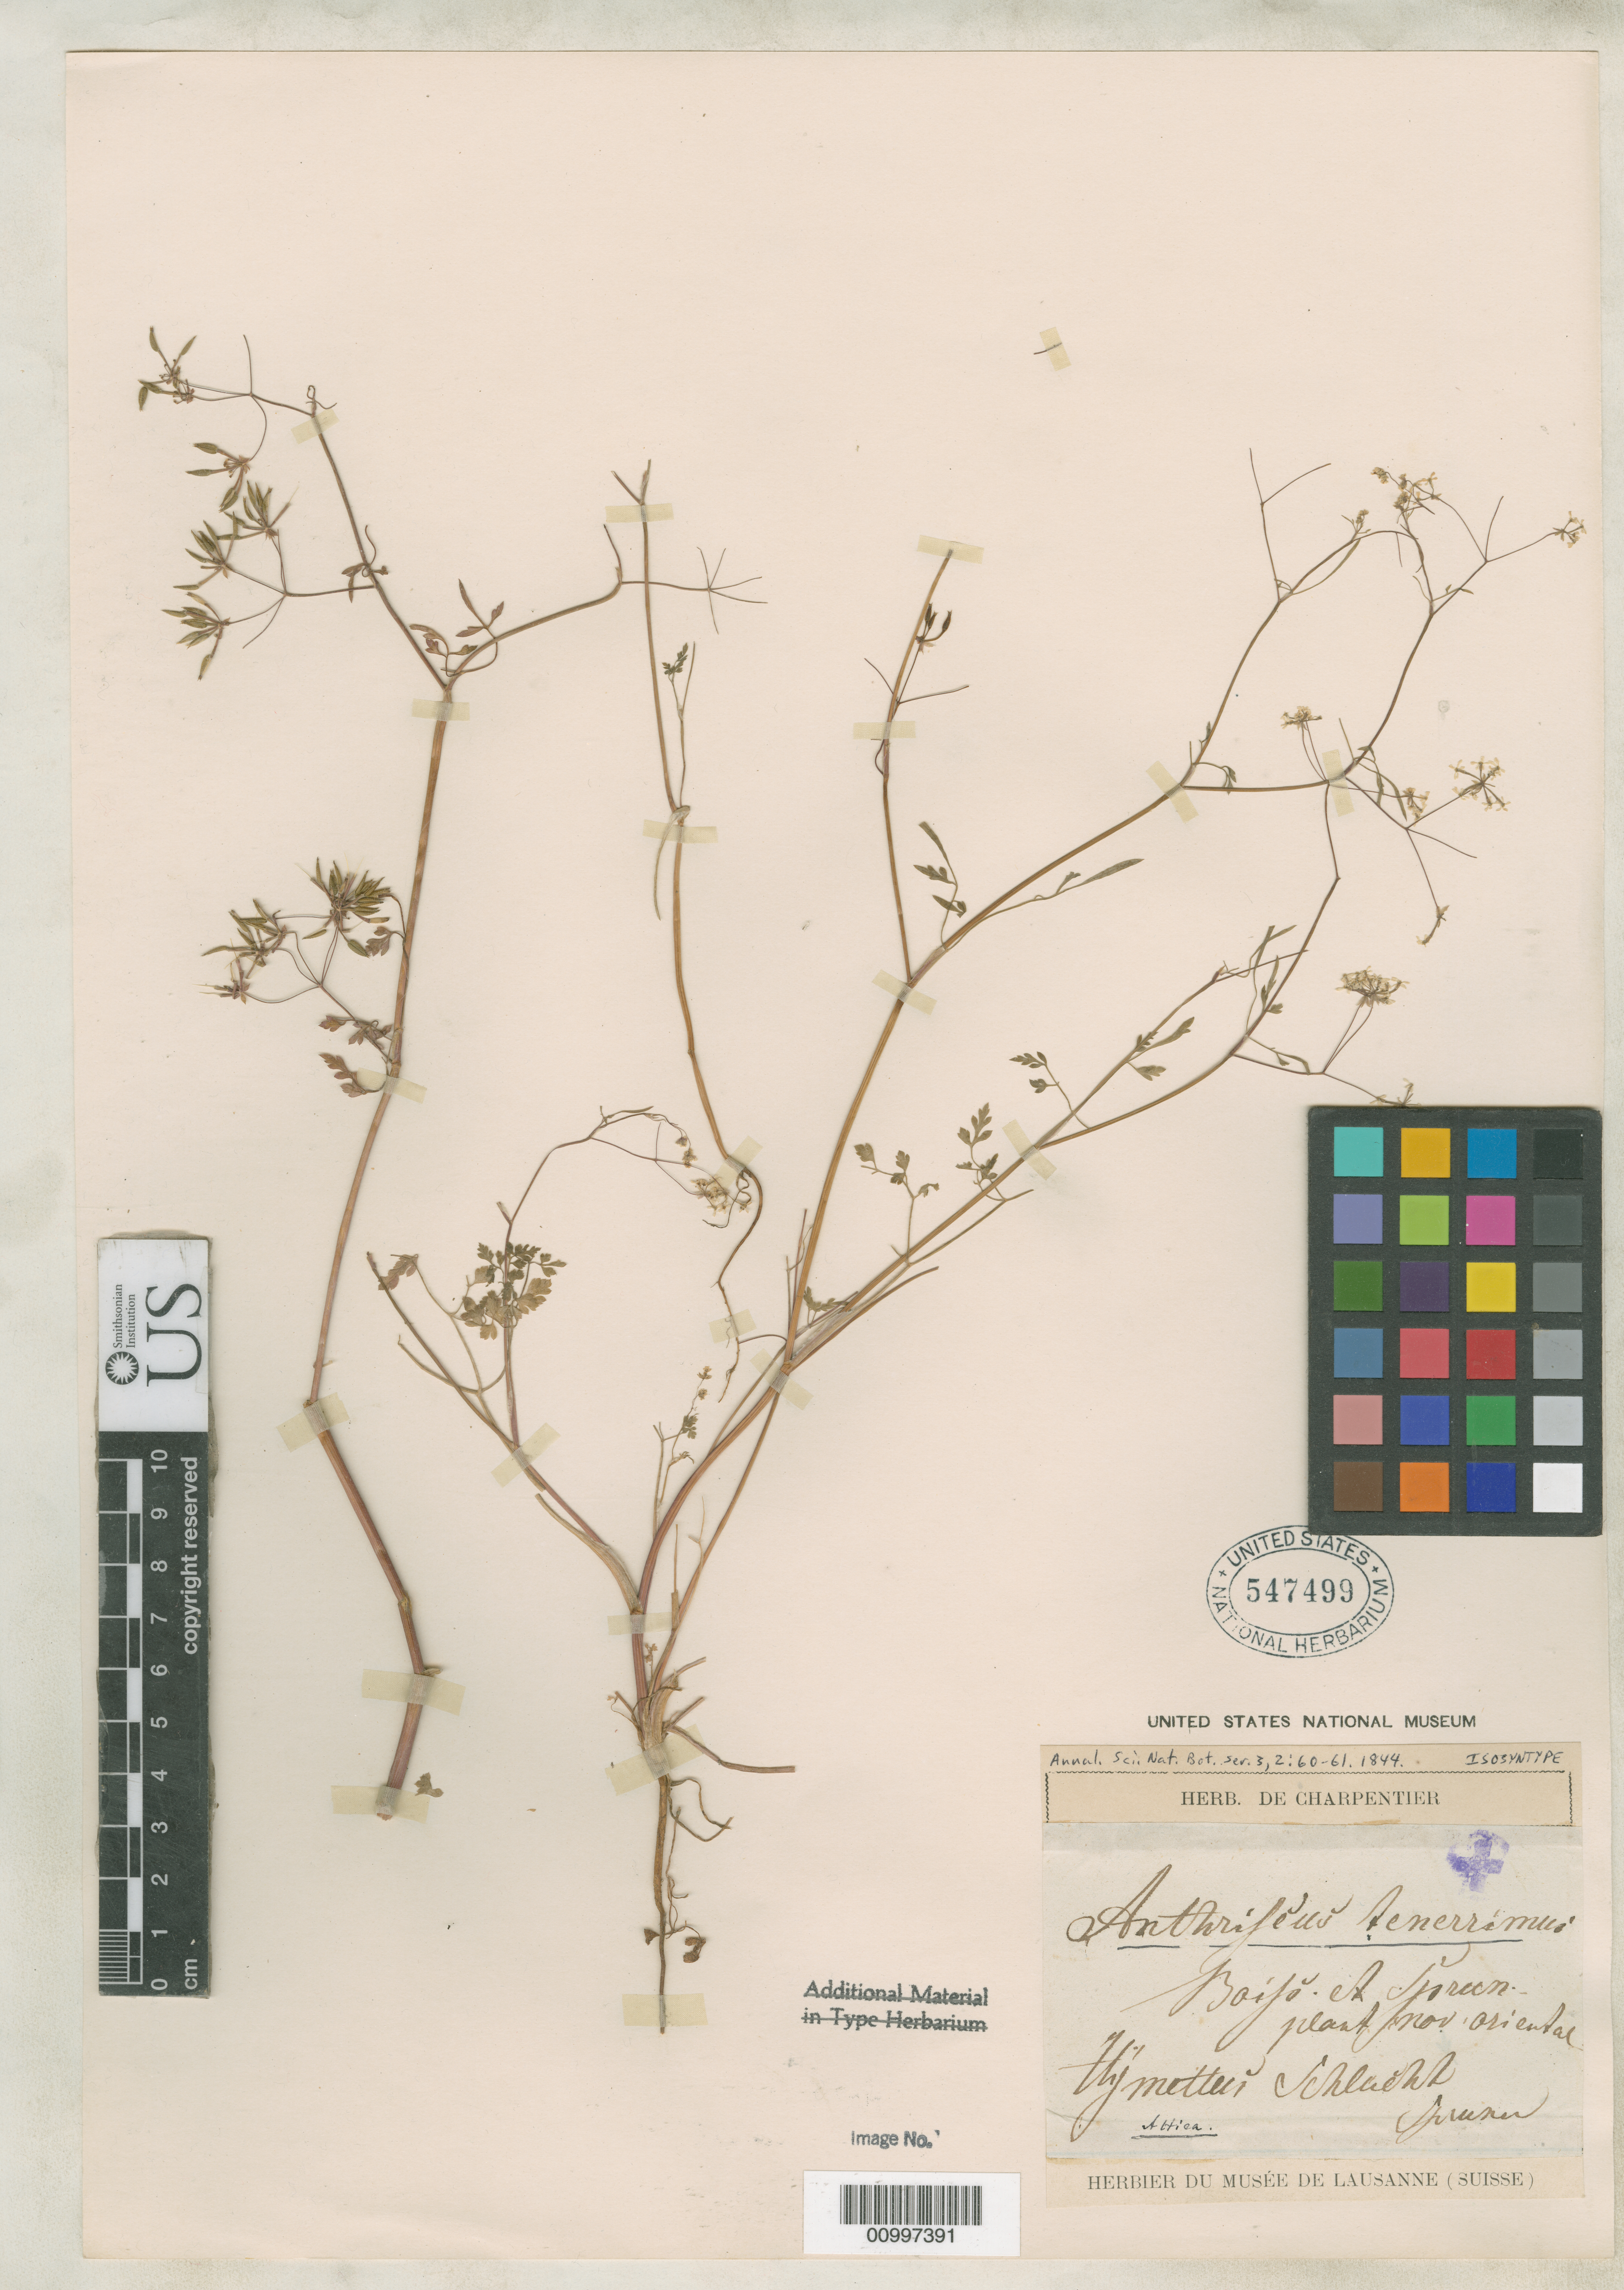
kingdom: Plantae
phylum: Tracheophyta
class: Magnoliopsida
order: Apiales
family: Apiaceae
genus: Anthriscus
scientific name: Anthriscus tenerrimus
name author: Boiss. & Spruner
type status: Isosyntype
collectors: W. Spruner & P. Boissier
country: Greece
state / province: Attica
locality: Hymetti.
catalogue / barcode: US 547499